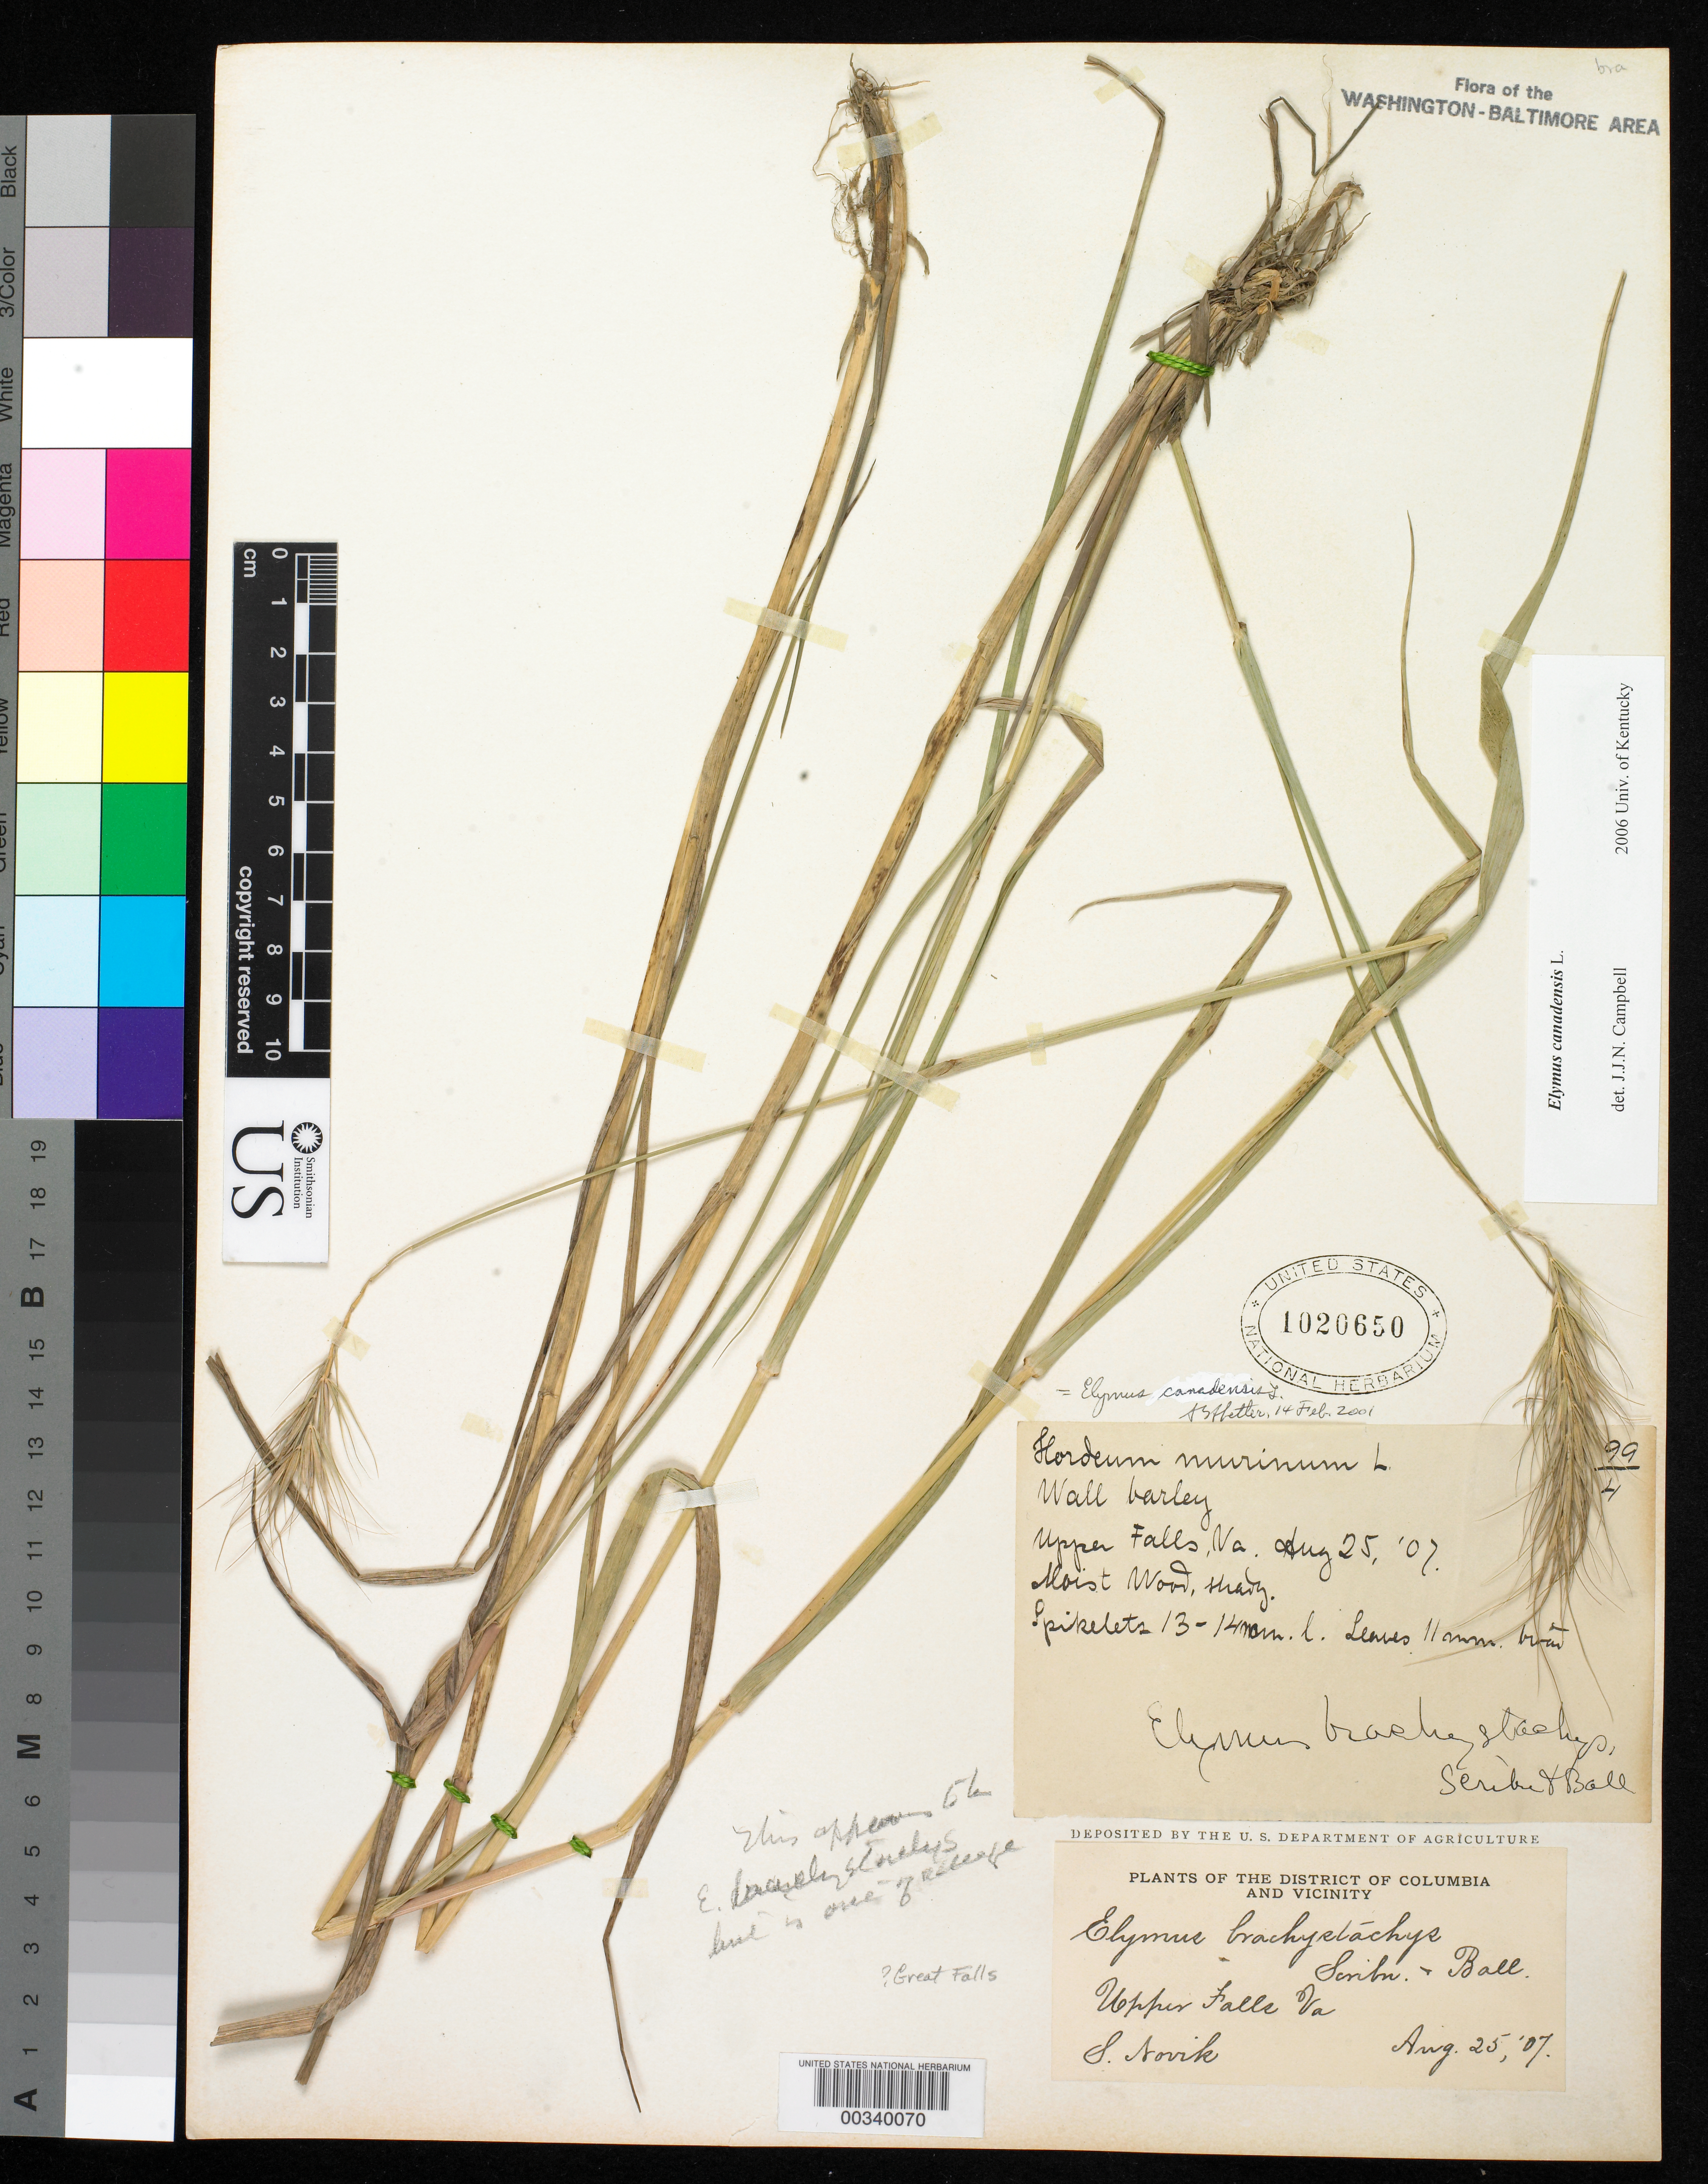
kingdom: Plantae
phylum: Tracheophyta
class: Liliopsida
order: Poales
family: Poaceae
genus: Elymus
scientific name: Elymus canadensis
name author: L.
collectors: S. Novik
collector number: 99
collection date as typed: Aug 25, '07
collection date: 1907-08-25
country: United States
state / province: Virginia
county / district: Fairfax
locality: Upper Falls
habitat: Moist woods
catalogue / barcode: US 1020650